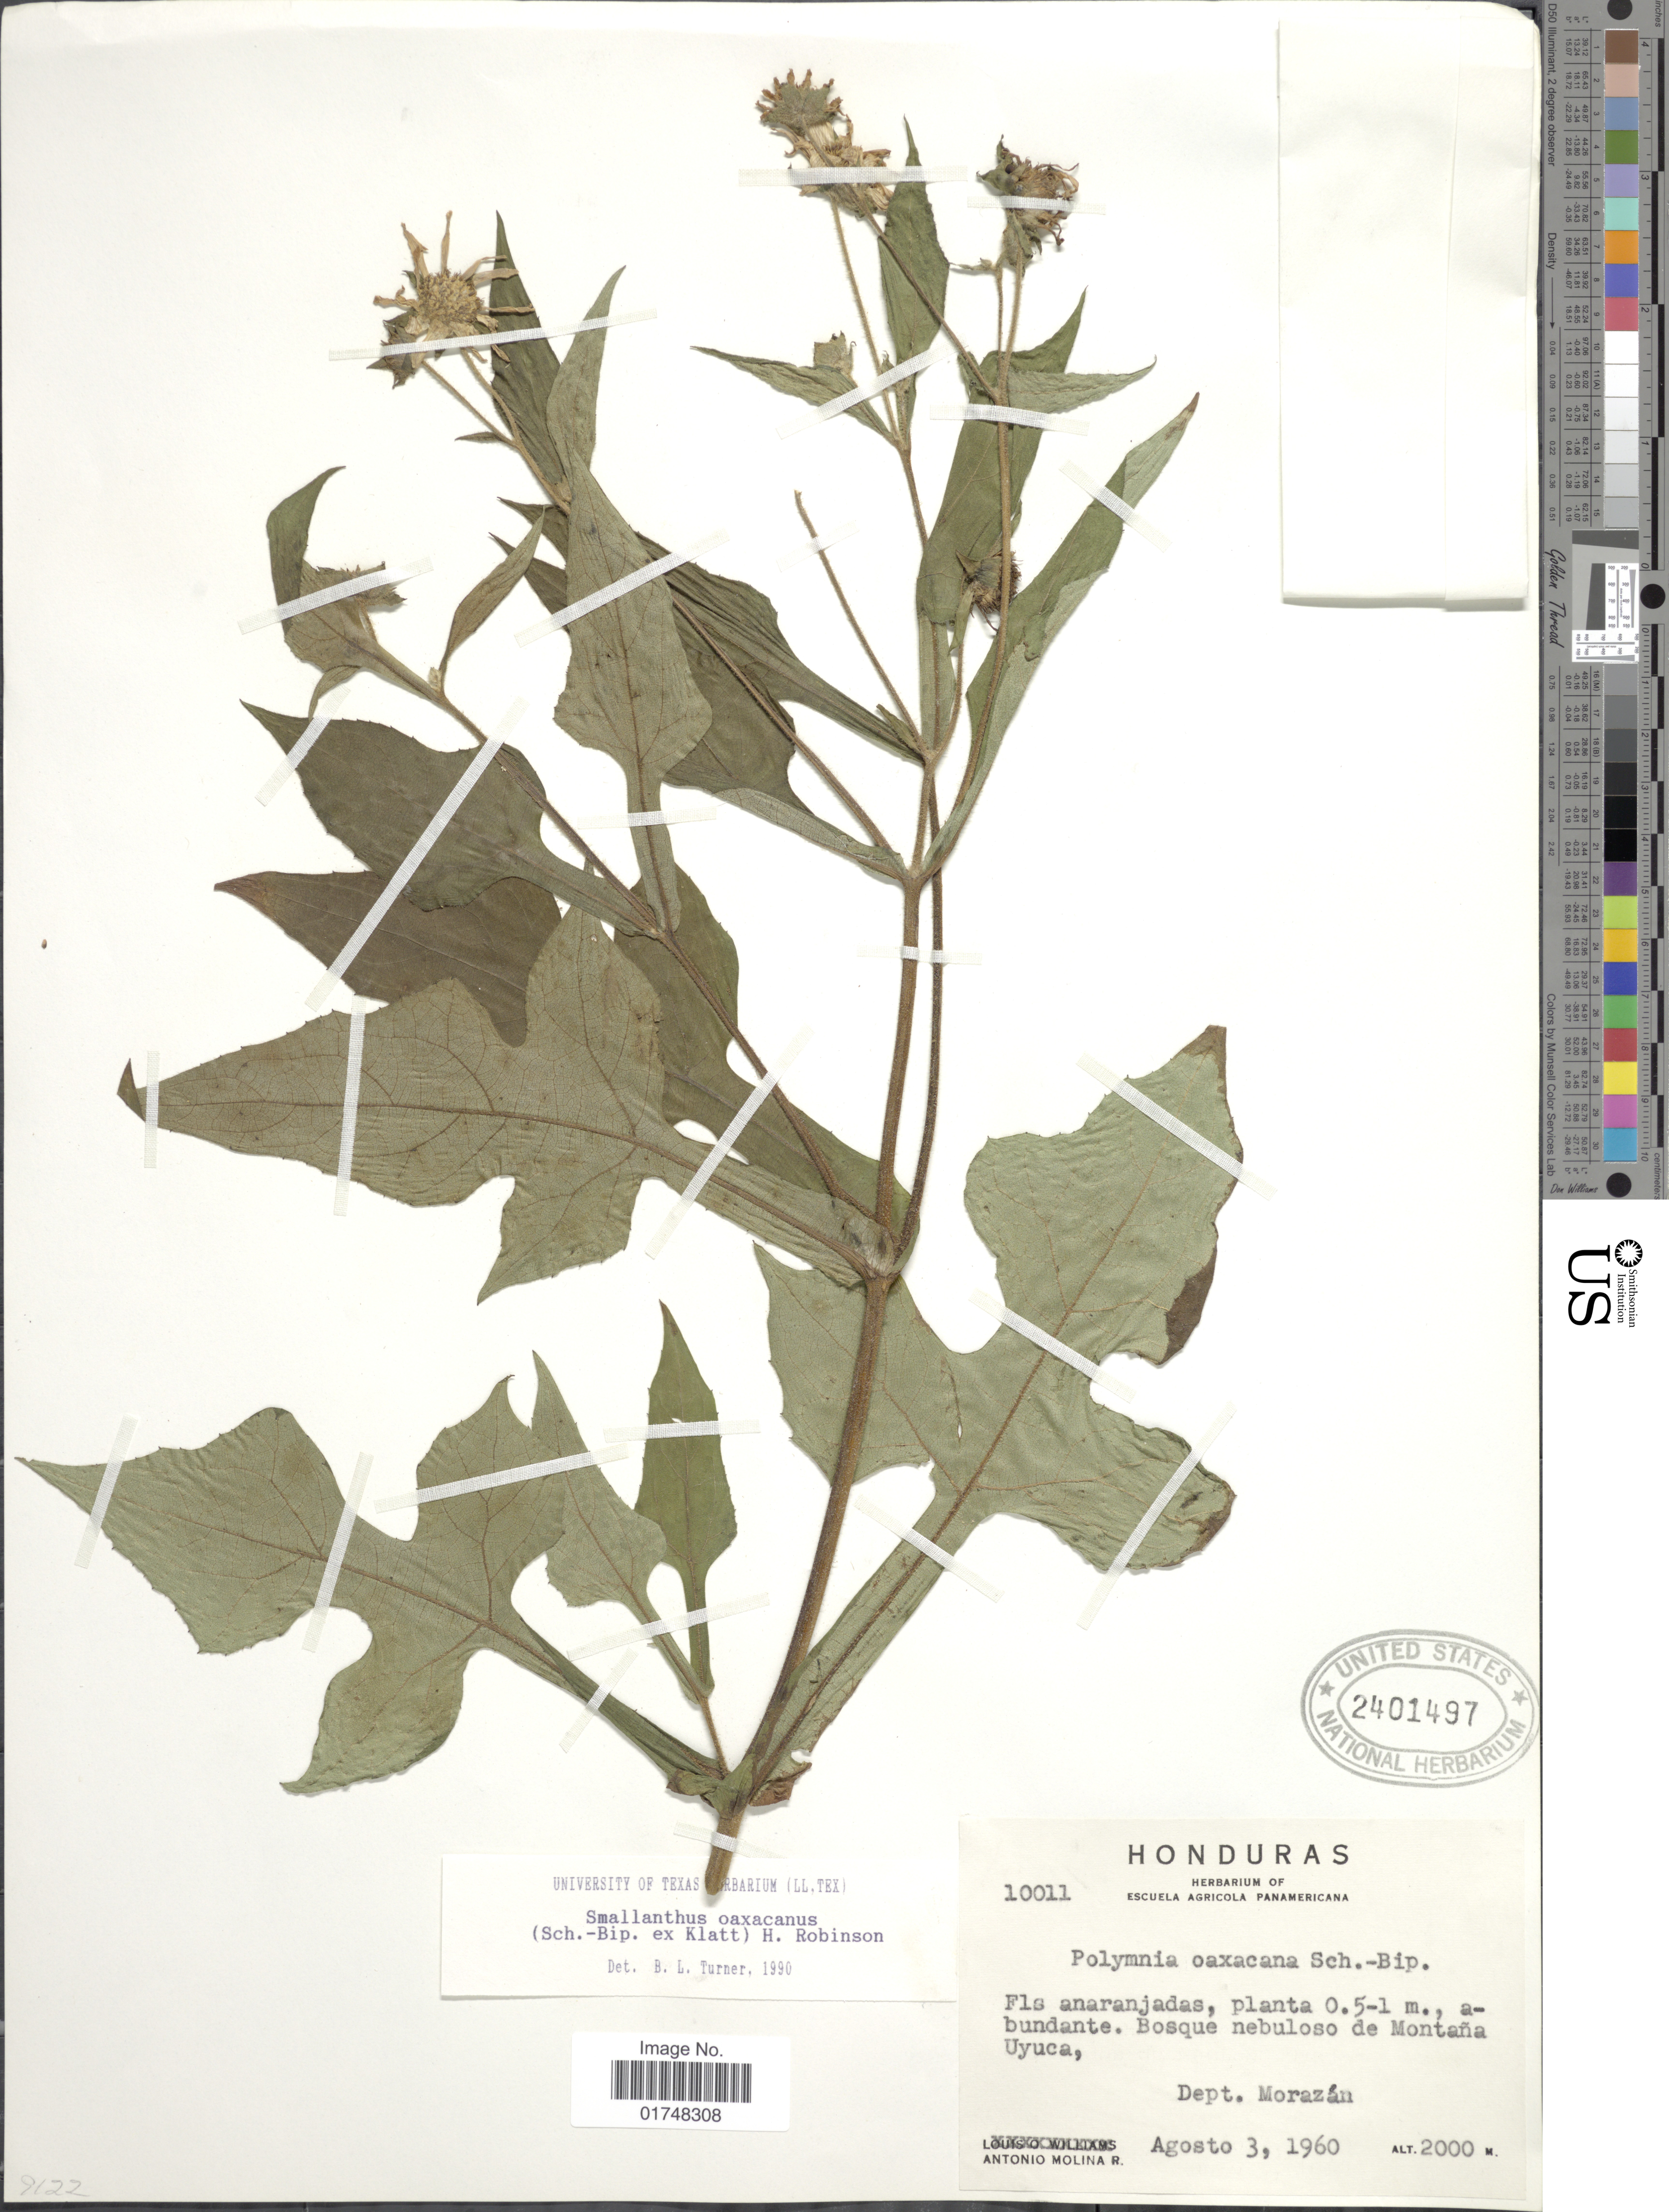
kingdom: Plantae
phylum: Tracheophyta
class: Magnoliopsida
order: Asterales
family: Asteraceae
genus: Smallanthus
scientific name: Smallanthus oaxacanus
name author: (Sch. Bip. ex Klatt) H. Rob.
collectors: A. Molina R.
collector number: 10011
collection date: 1960-08-03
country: Honduras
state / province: Fco. Morazán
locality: Bosque nebuloso de Montana Uyuca, Dept. Morazan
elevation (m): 2000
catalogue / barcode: US 2401497